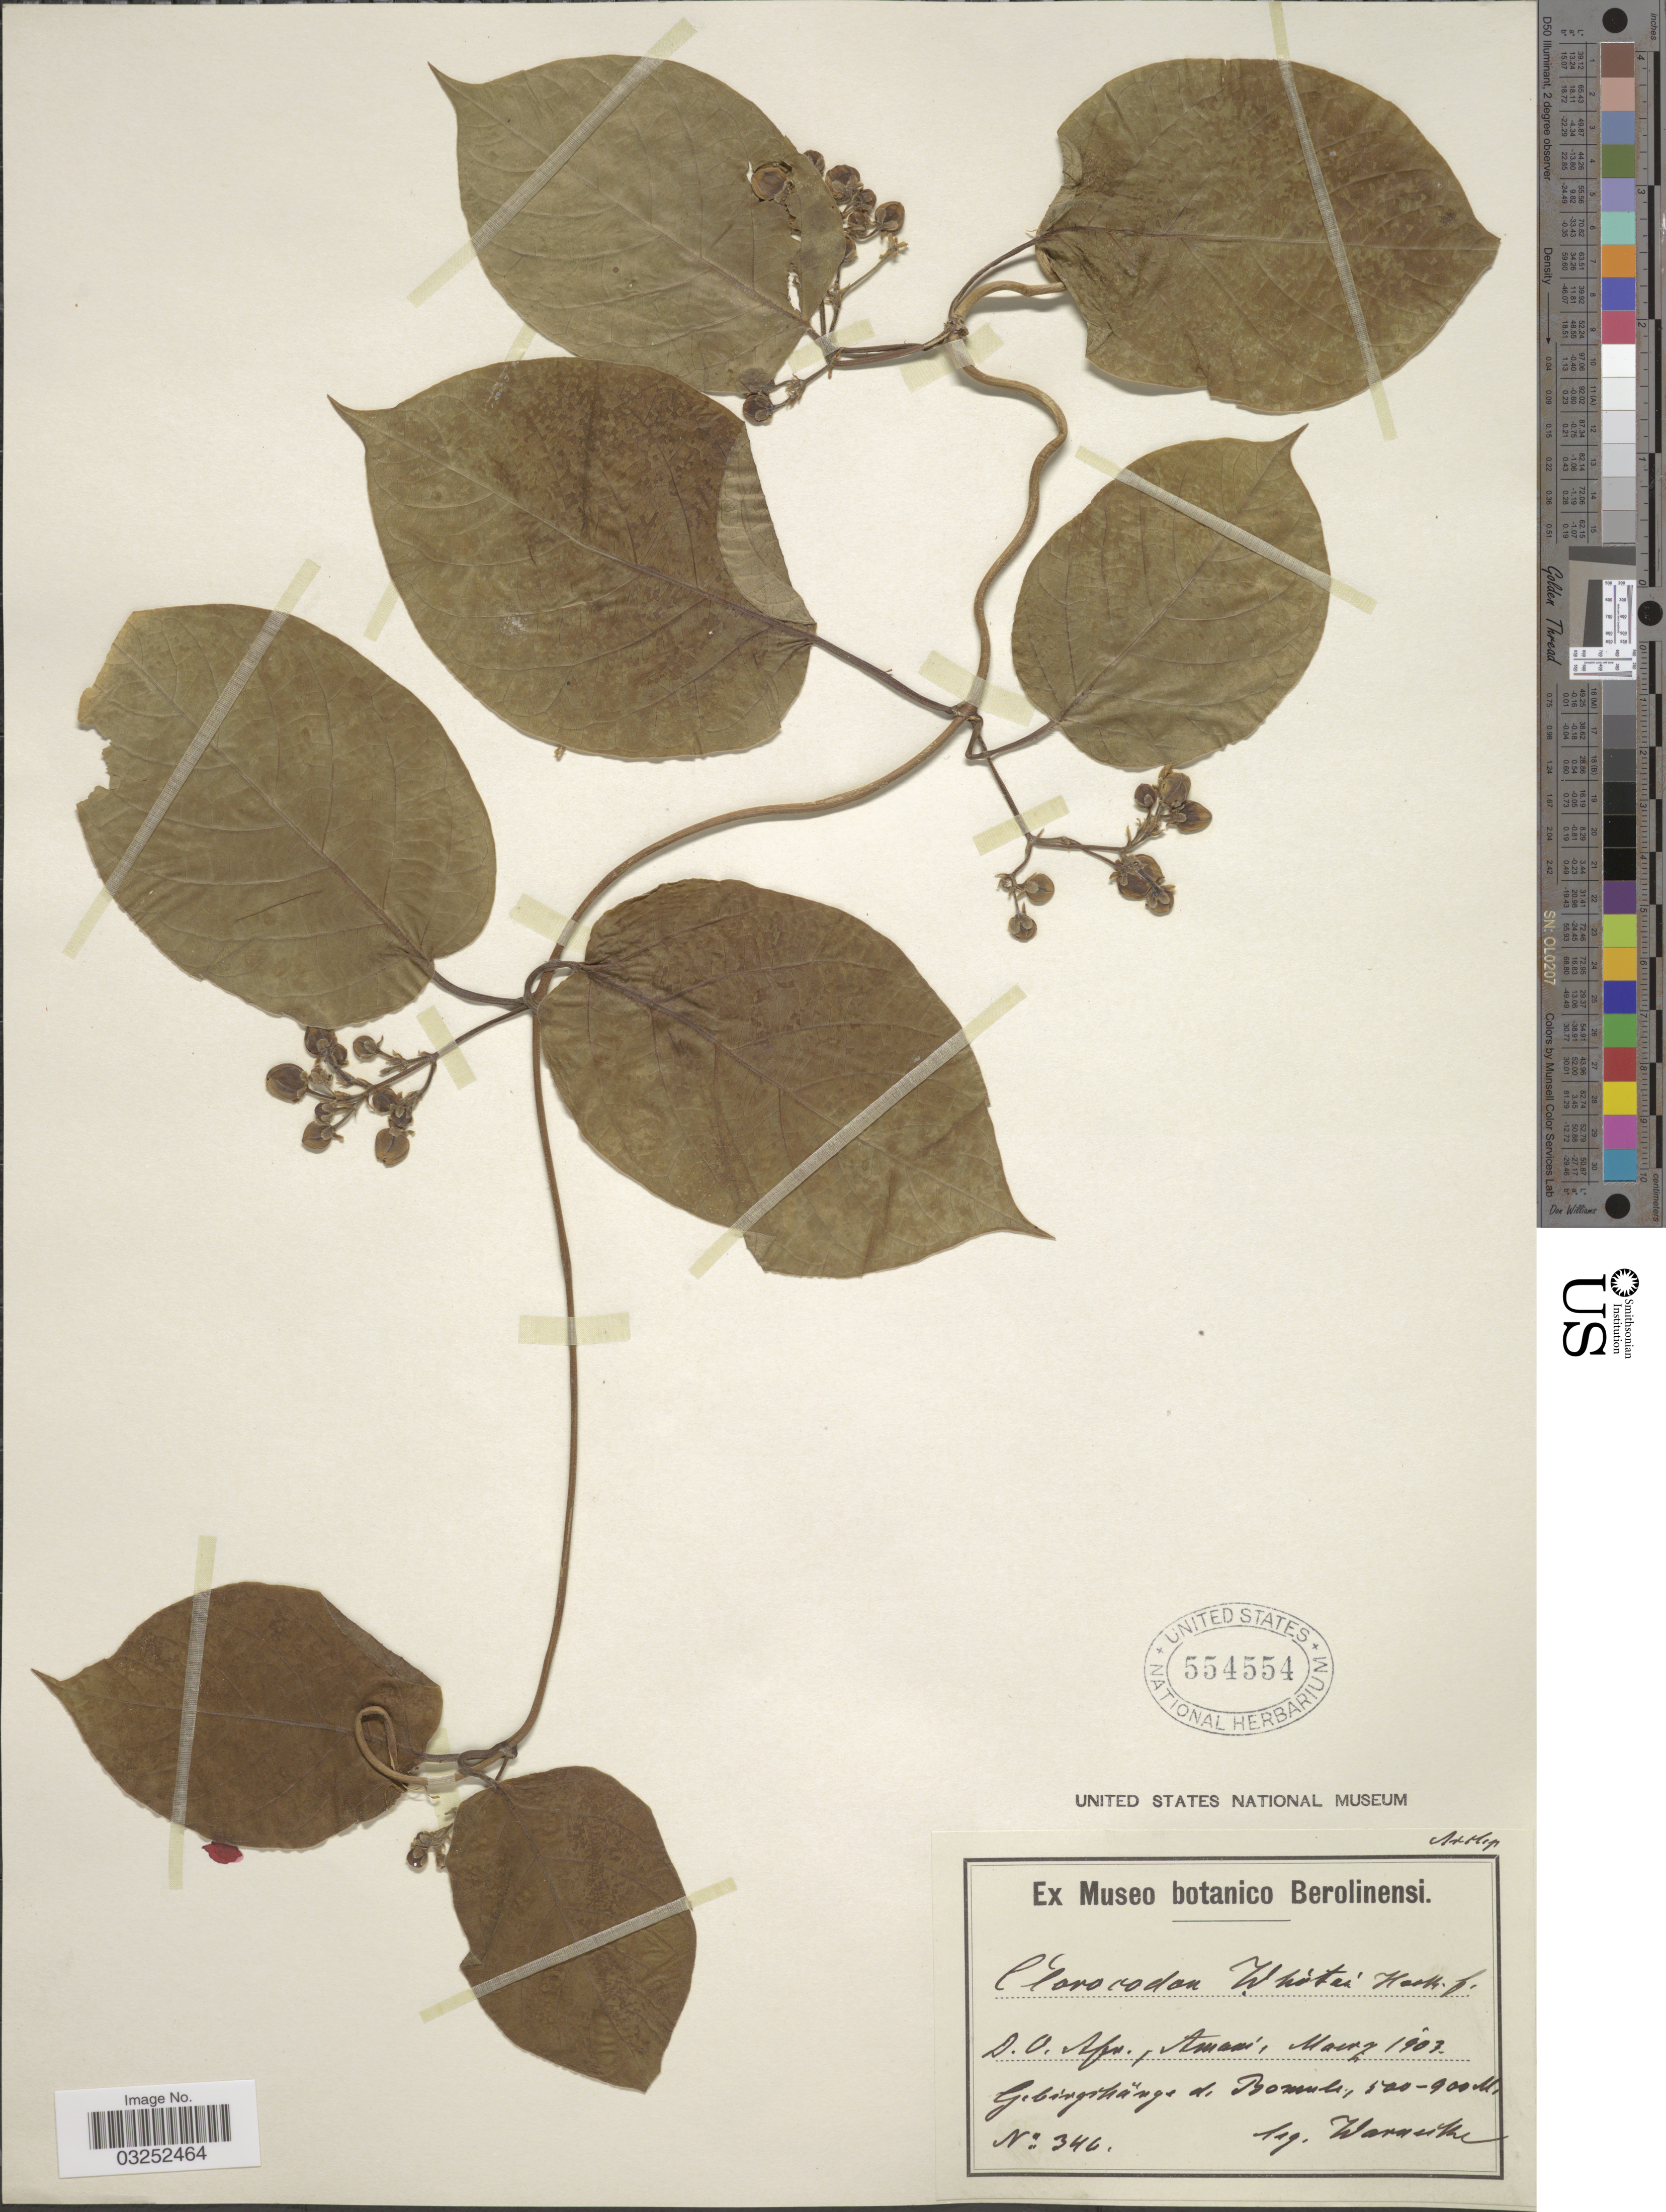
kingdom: Plantae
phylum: Tracheophyta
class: Magnoliopsida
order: Gentianales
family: Apocynaceae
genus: Mondia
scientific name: Mondia whitei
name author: Skeels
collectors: -. Warnecke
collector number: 346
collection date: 1903-03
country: Tanzania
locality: D.O. Afr., Amani.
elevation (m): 500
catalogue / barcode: US 554554